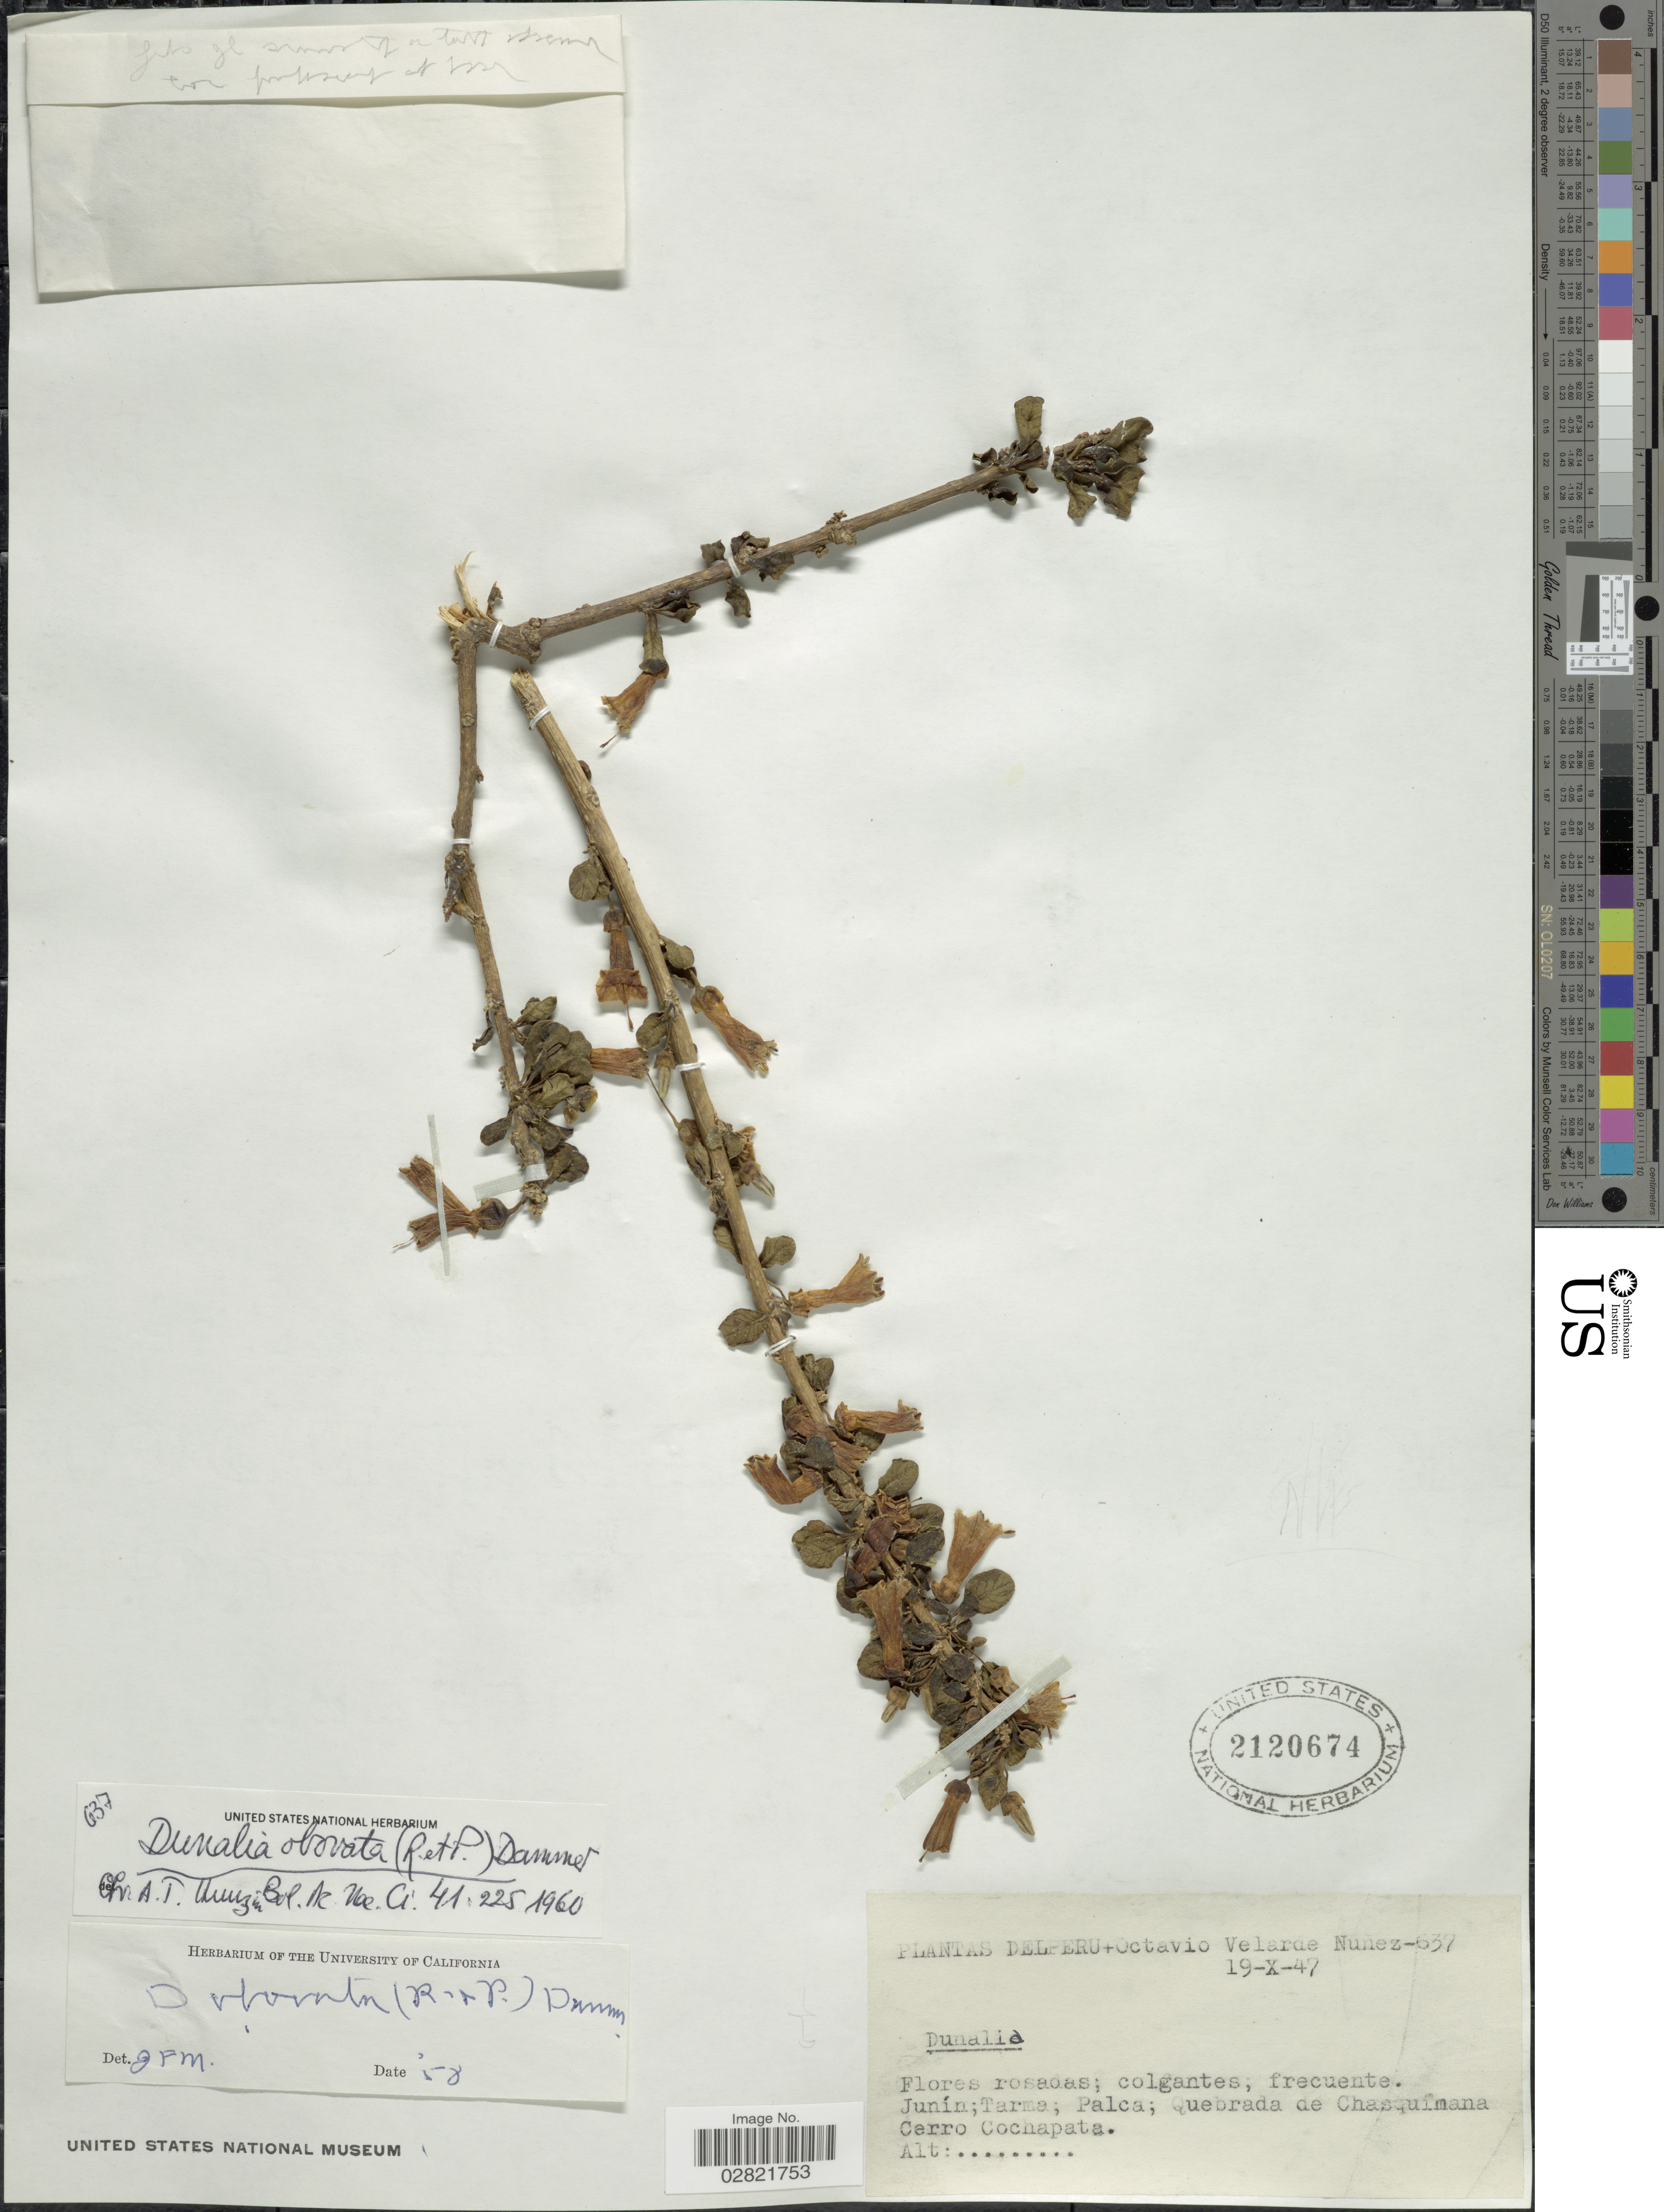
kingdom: Plantae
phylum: Tracheophyta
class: Magnoliopsida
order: Solanales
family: Solanaceae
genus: Dunalia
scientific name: Dunalia obovata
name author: (Ruiz & Pav.) Dammer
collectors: O. Nuñez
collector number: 637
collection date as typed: Transcribed d/m/y: 19/10/47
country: Peru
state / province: Junín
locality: Tarma; Palca; Quebrada de Chasquimana. Cerro Cochapata.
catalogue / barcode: US 2120674